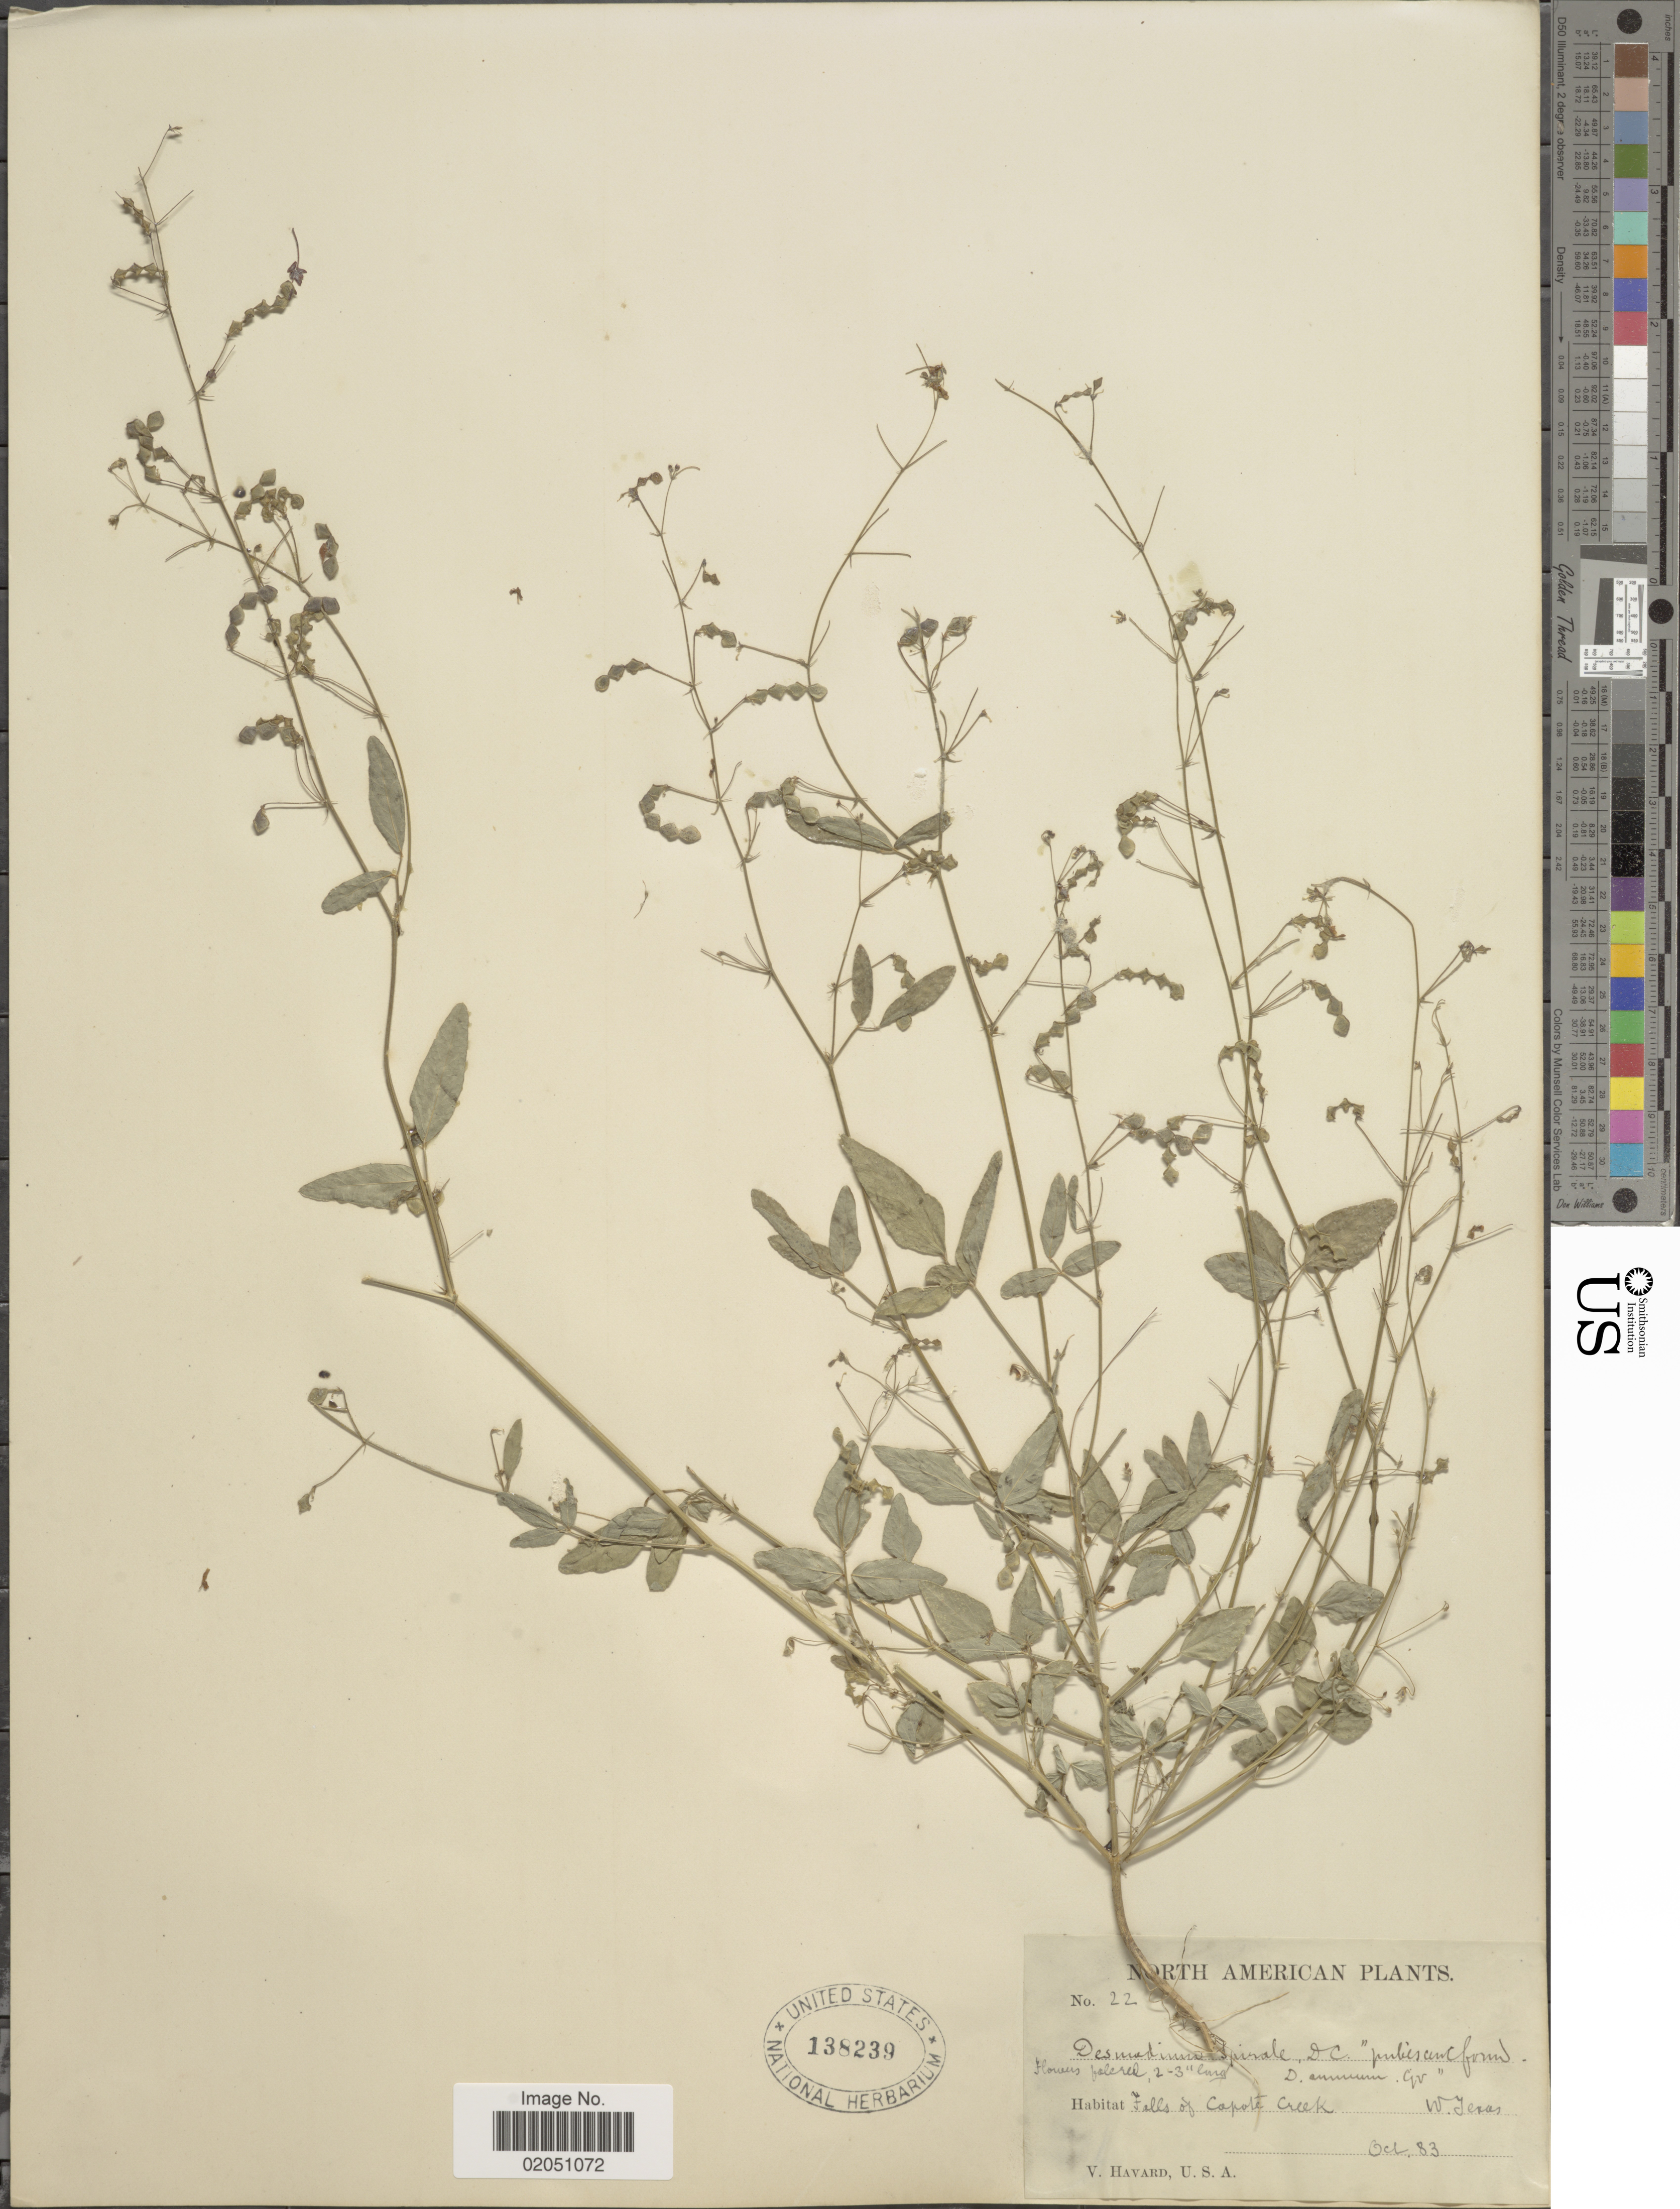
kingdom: Plantae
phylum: Tracheophyta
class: Magnoliopsida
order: Fabales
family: Fabaceae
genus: Desmodium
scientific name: Desmodium neomexicanum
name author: A. Gray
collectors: V. Havard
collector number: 22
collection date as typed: Transcribed d/m/y: /10/83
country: United States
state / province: Texas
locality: Falls of Capote Creek, W Texas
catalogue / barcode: US 138239